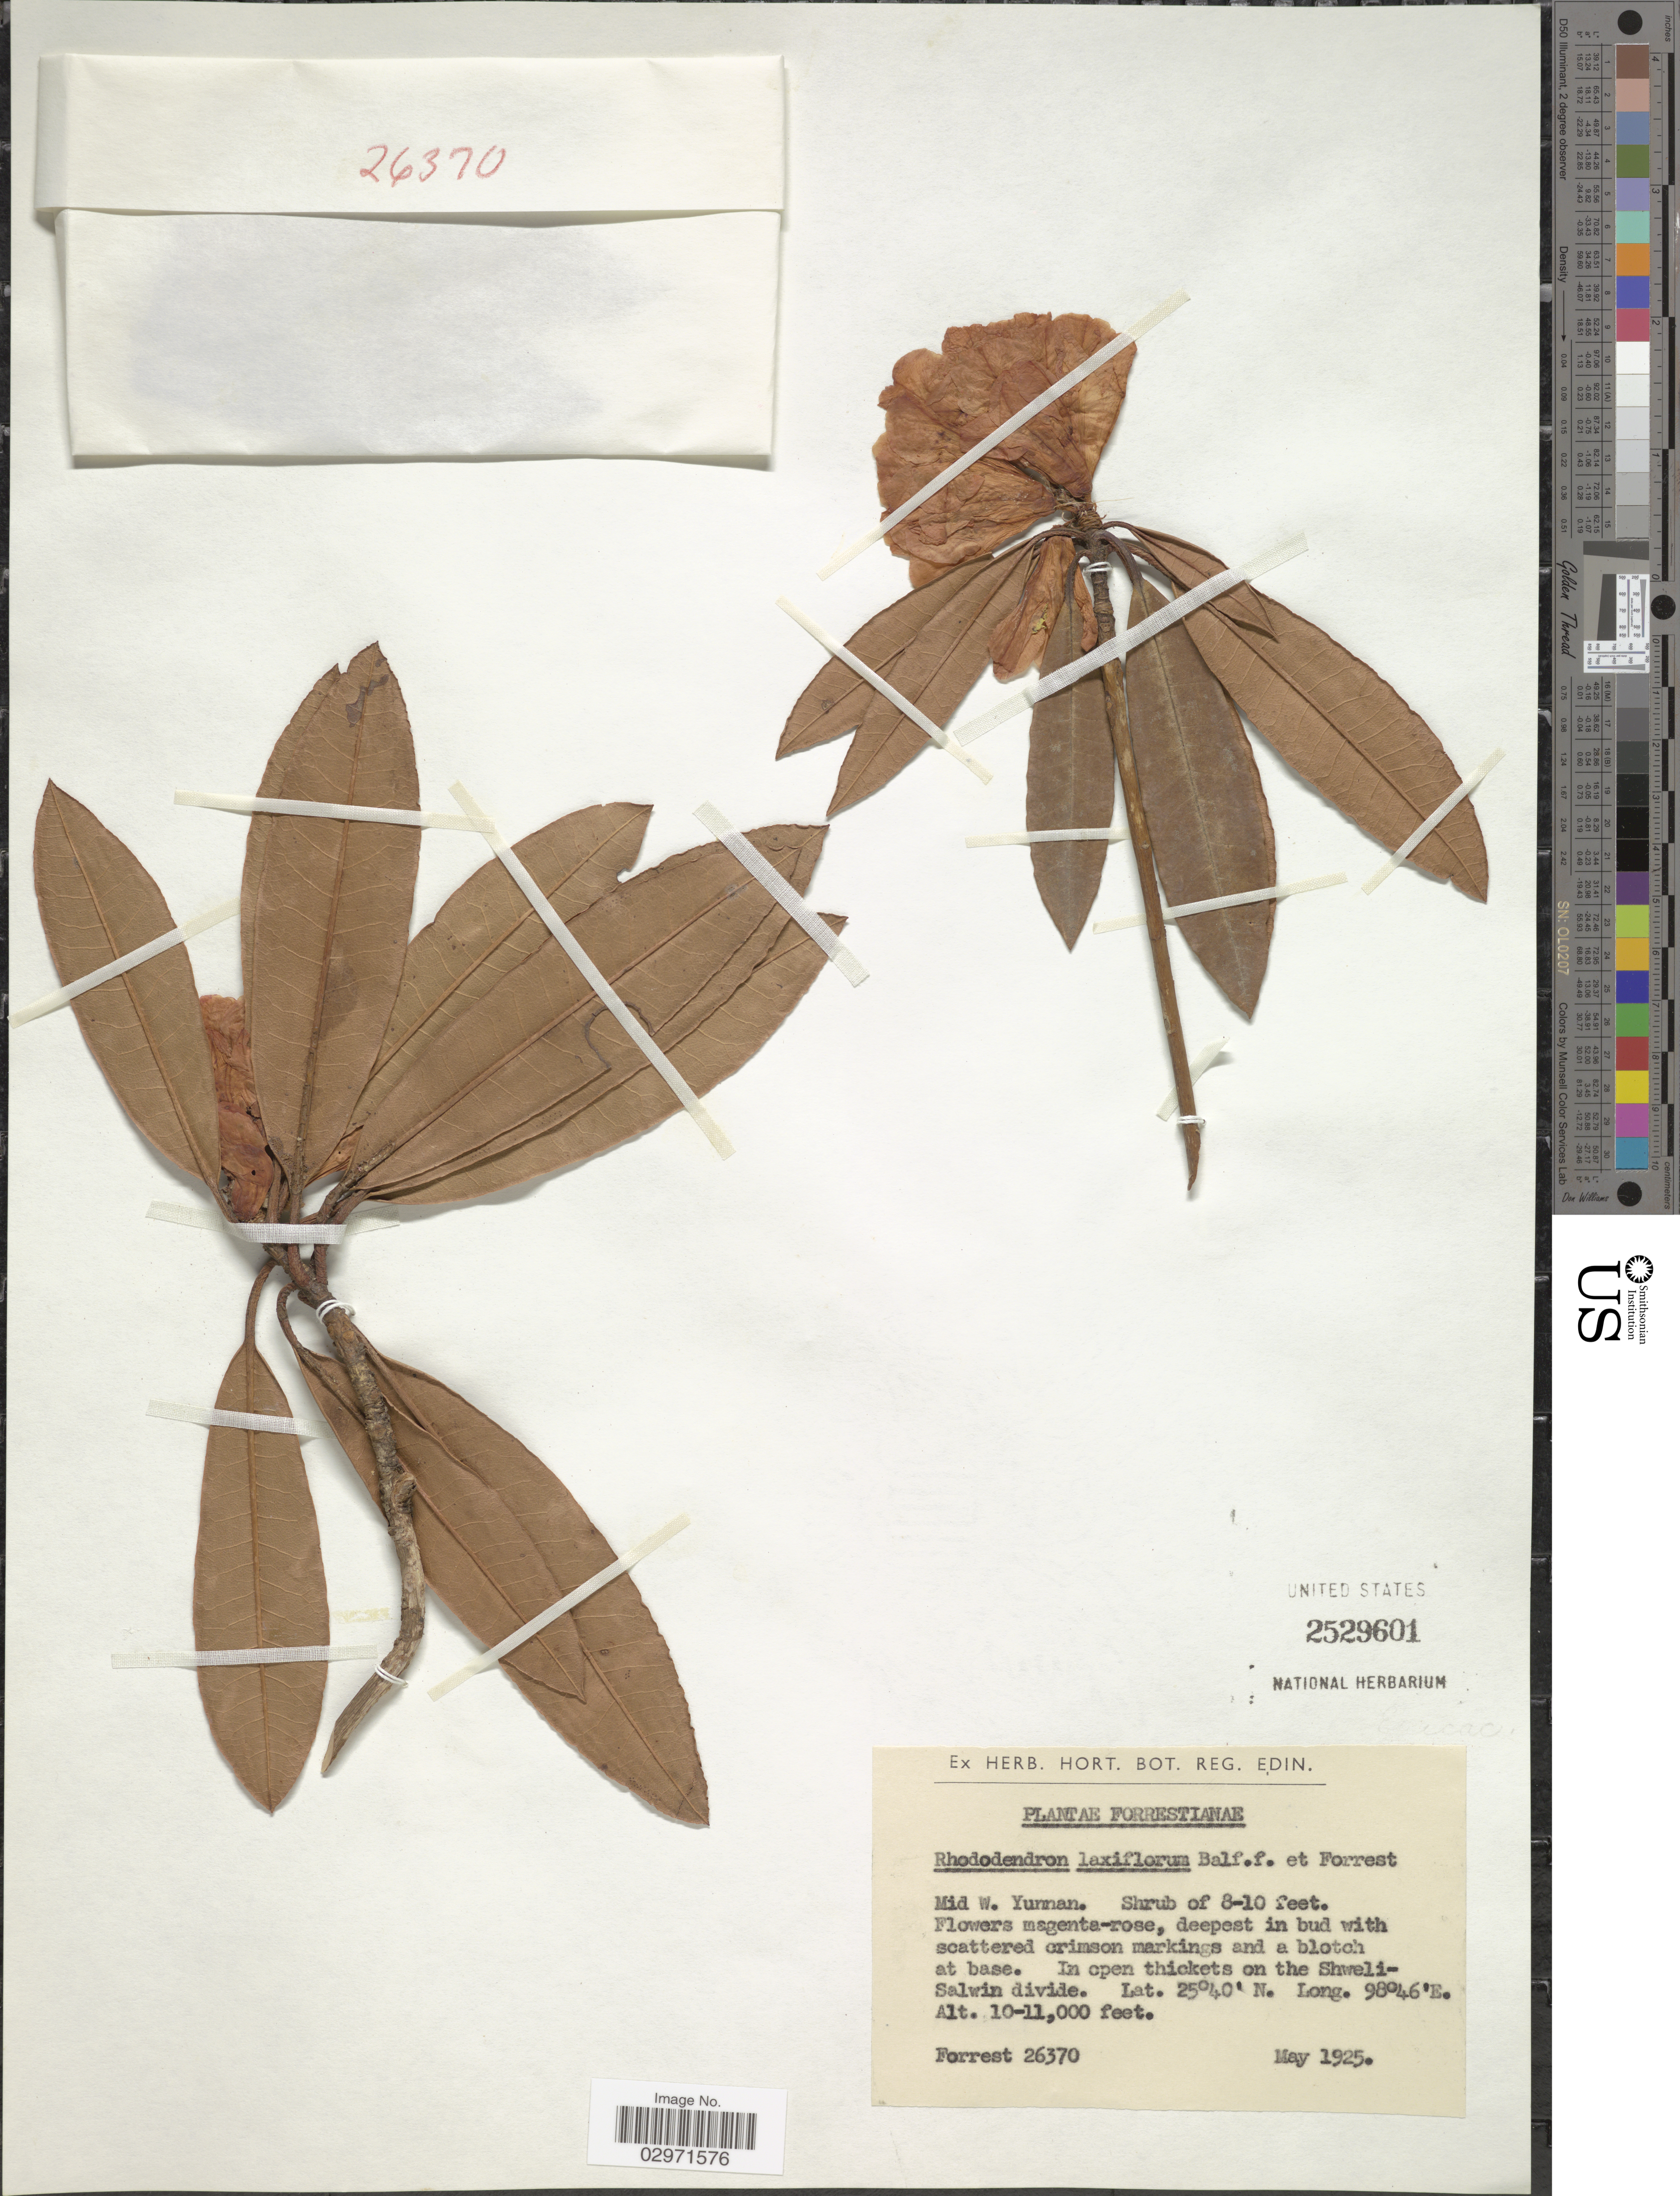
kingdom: Plantae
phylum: Tracheophyta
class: Magnoliopsida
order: Ericales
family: Ericaceae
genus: Rhododendron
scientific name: Rhododendron laxiflorum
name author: Balf. f. & Forrest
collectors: -. Forrest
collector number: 26370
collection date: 1925-05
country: China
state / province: Yunnan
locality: Mid W. Yunnan. On the Shweli-Salwin divide.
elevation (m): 3048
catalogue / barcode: US 2529601